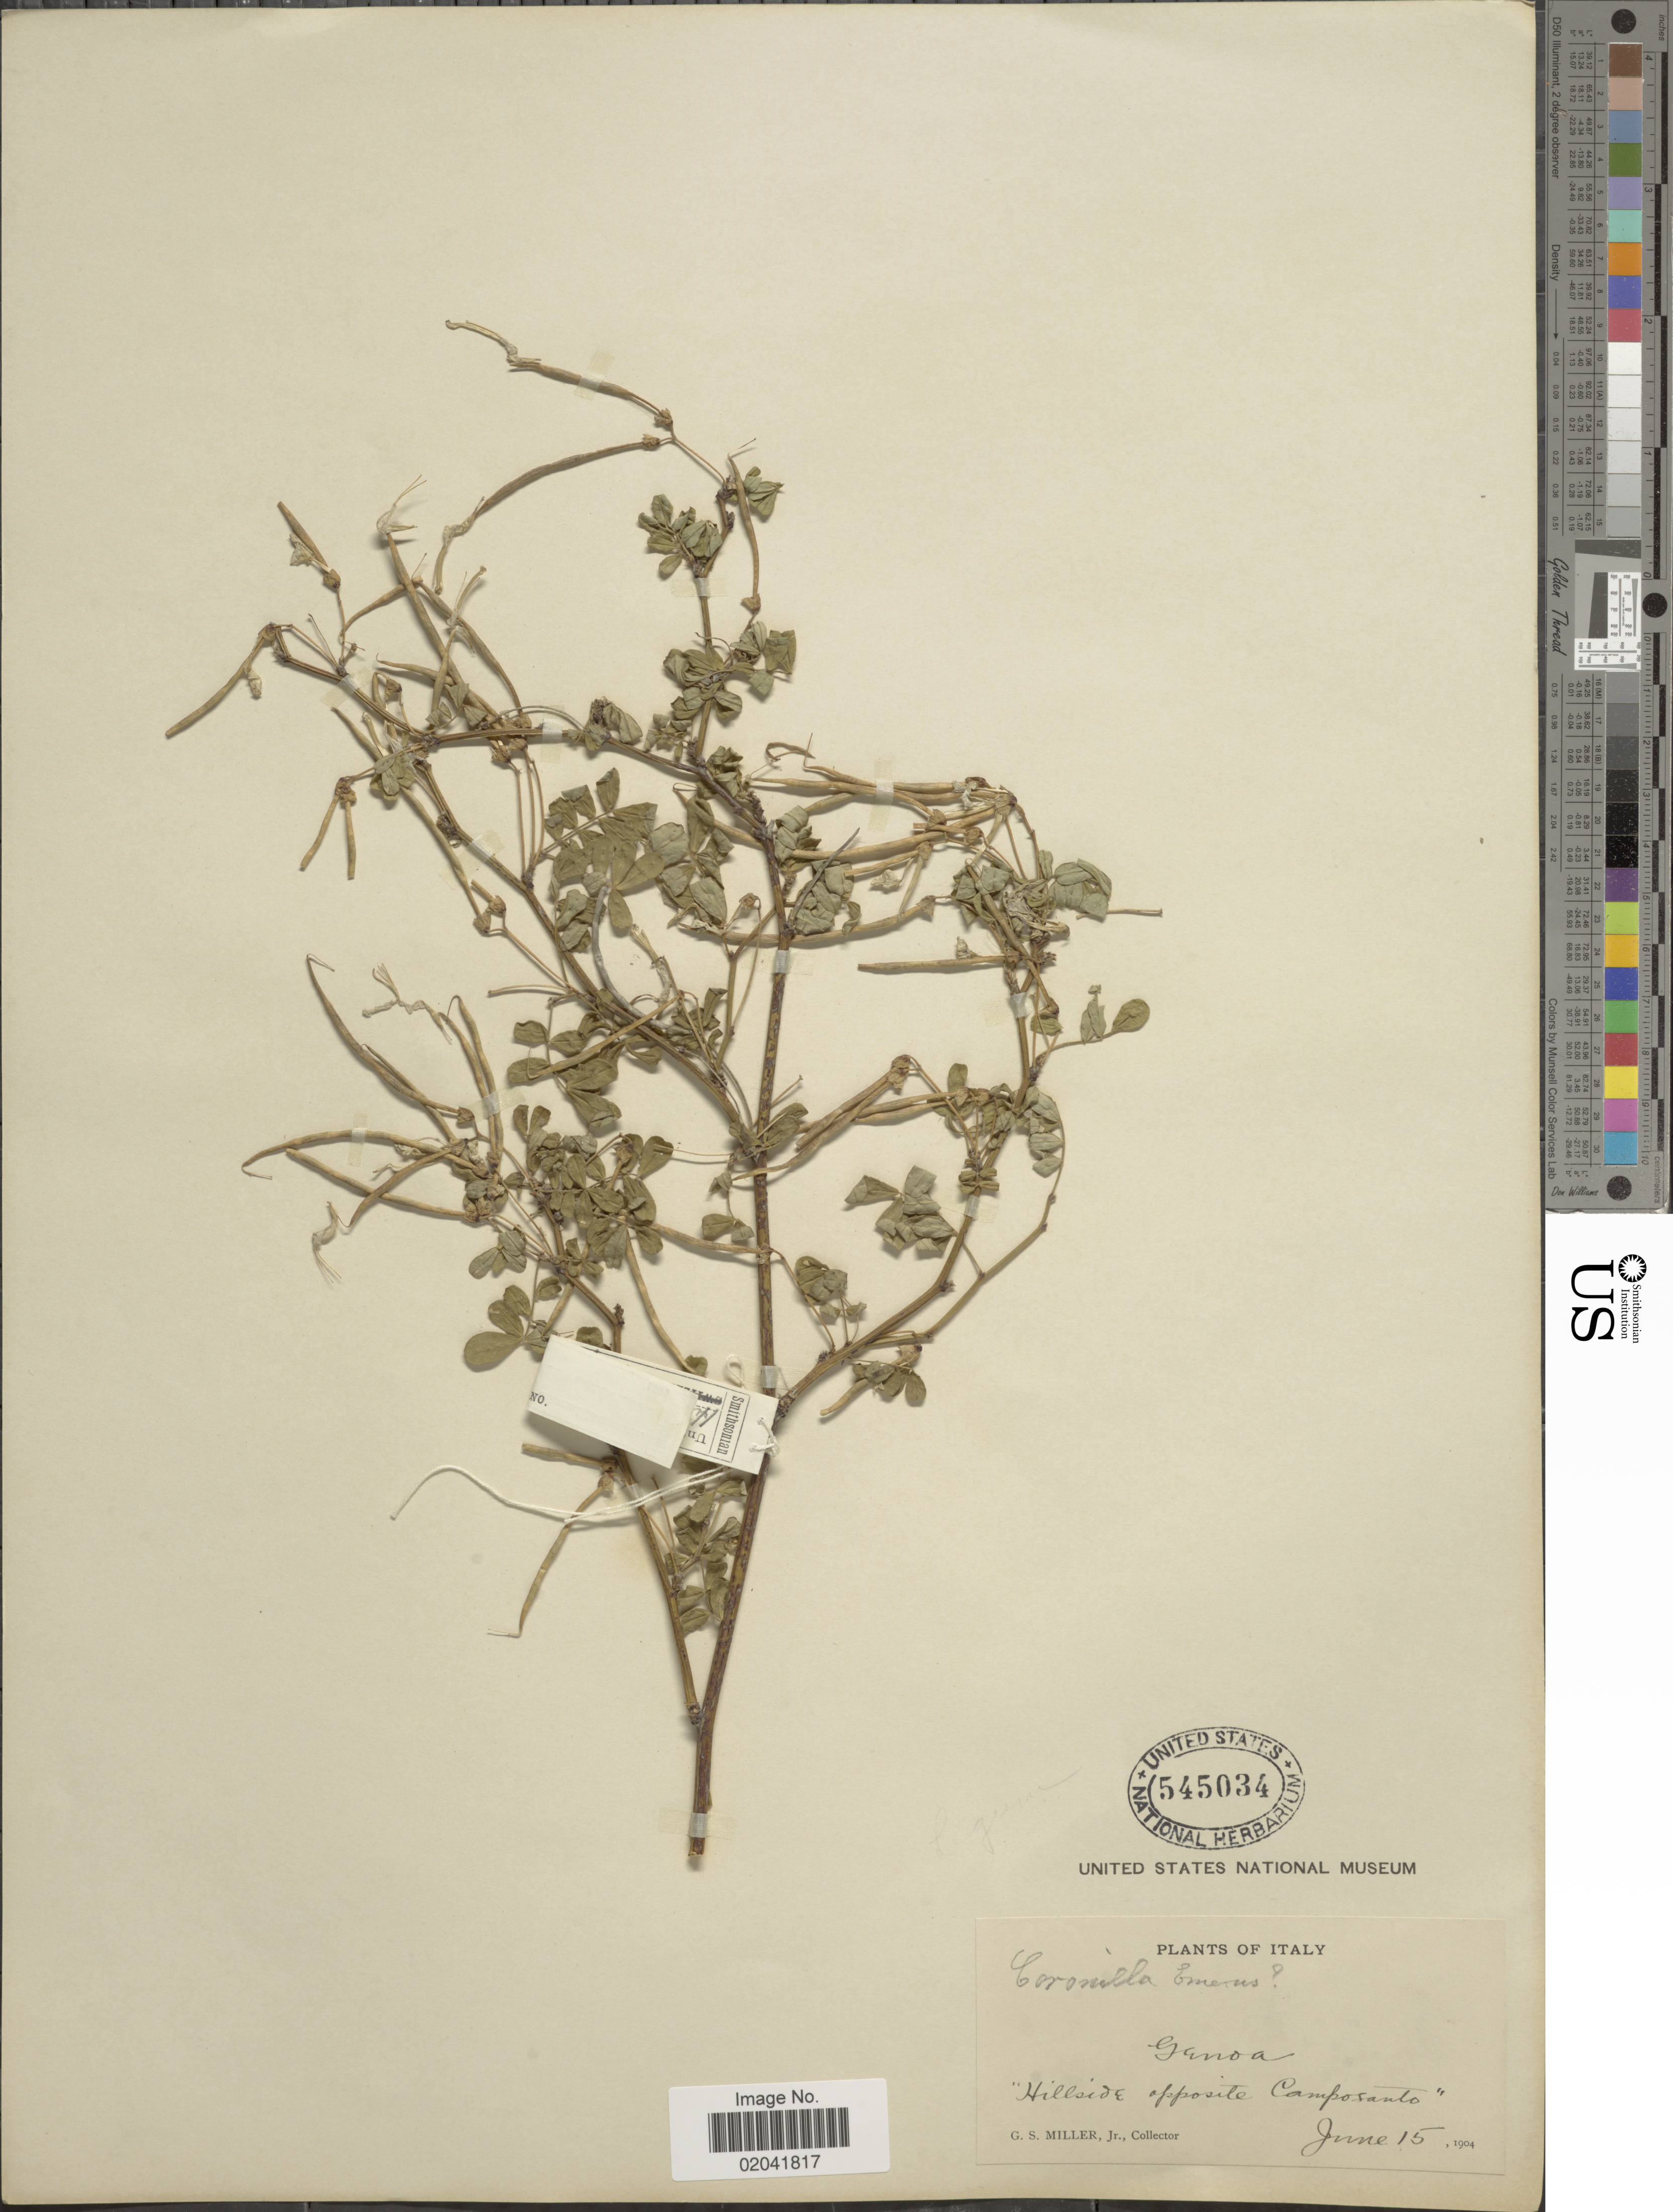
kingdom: Plantae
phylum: Tracheophyta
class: Magnoliopsida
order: Fabales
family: Fabaceae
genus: Coronilla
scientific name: Coronilla emerus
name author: L.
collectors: G. S. Miller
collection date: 1904-06-15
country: Italy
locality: Genoa, 'Hillside opposite Camposanto'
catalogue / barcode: US 545034